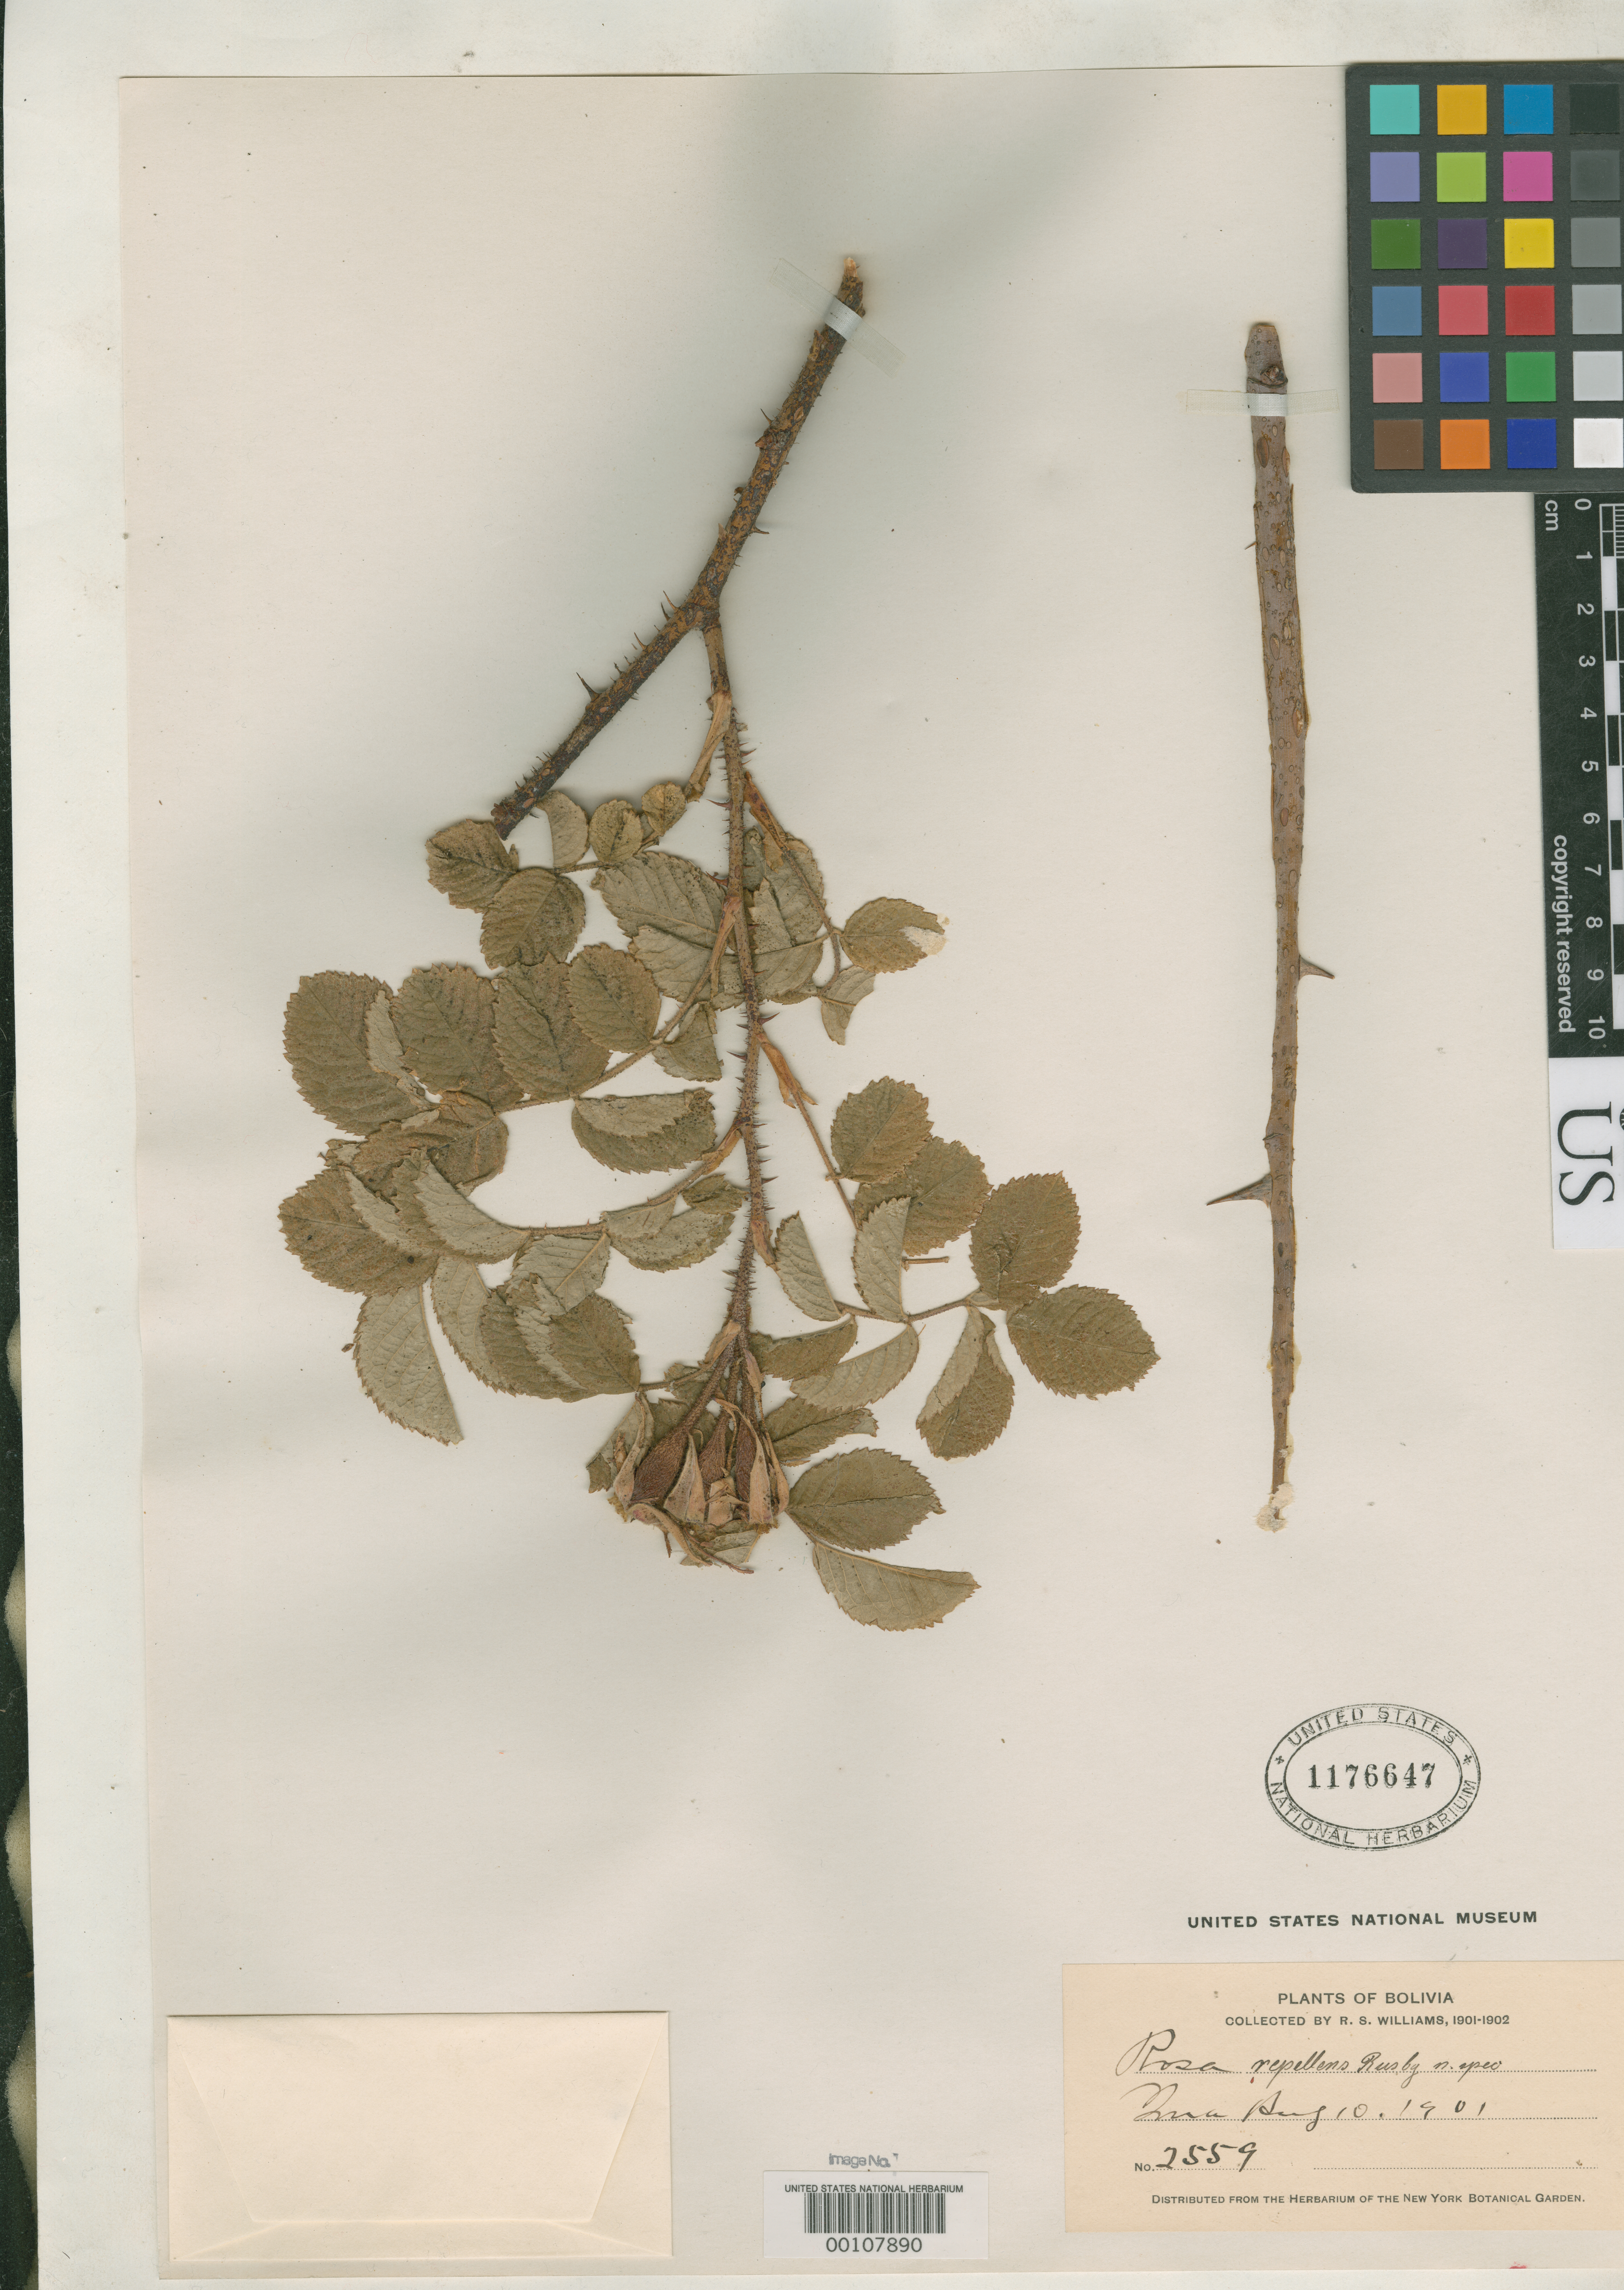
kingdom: Plantae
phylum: Tracheophyta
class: Magnoliopsida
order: Rosales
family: Rosaceae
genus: Rosa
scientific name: Rosa repellens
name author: Rusby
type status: Isotype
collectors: R. S. Williams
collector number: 2559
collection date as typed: Aug. 10, 1901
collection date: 1901-08-10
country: Peru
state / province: Arequipa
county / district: Arequipa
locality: Yura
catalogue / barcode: US 1176647